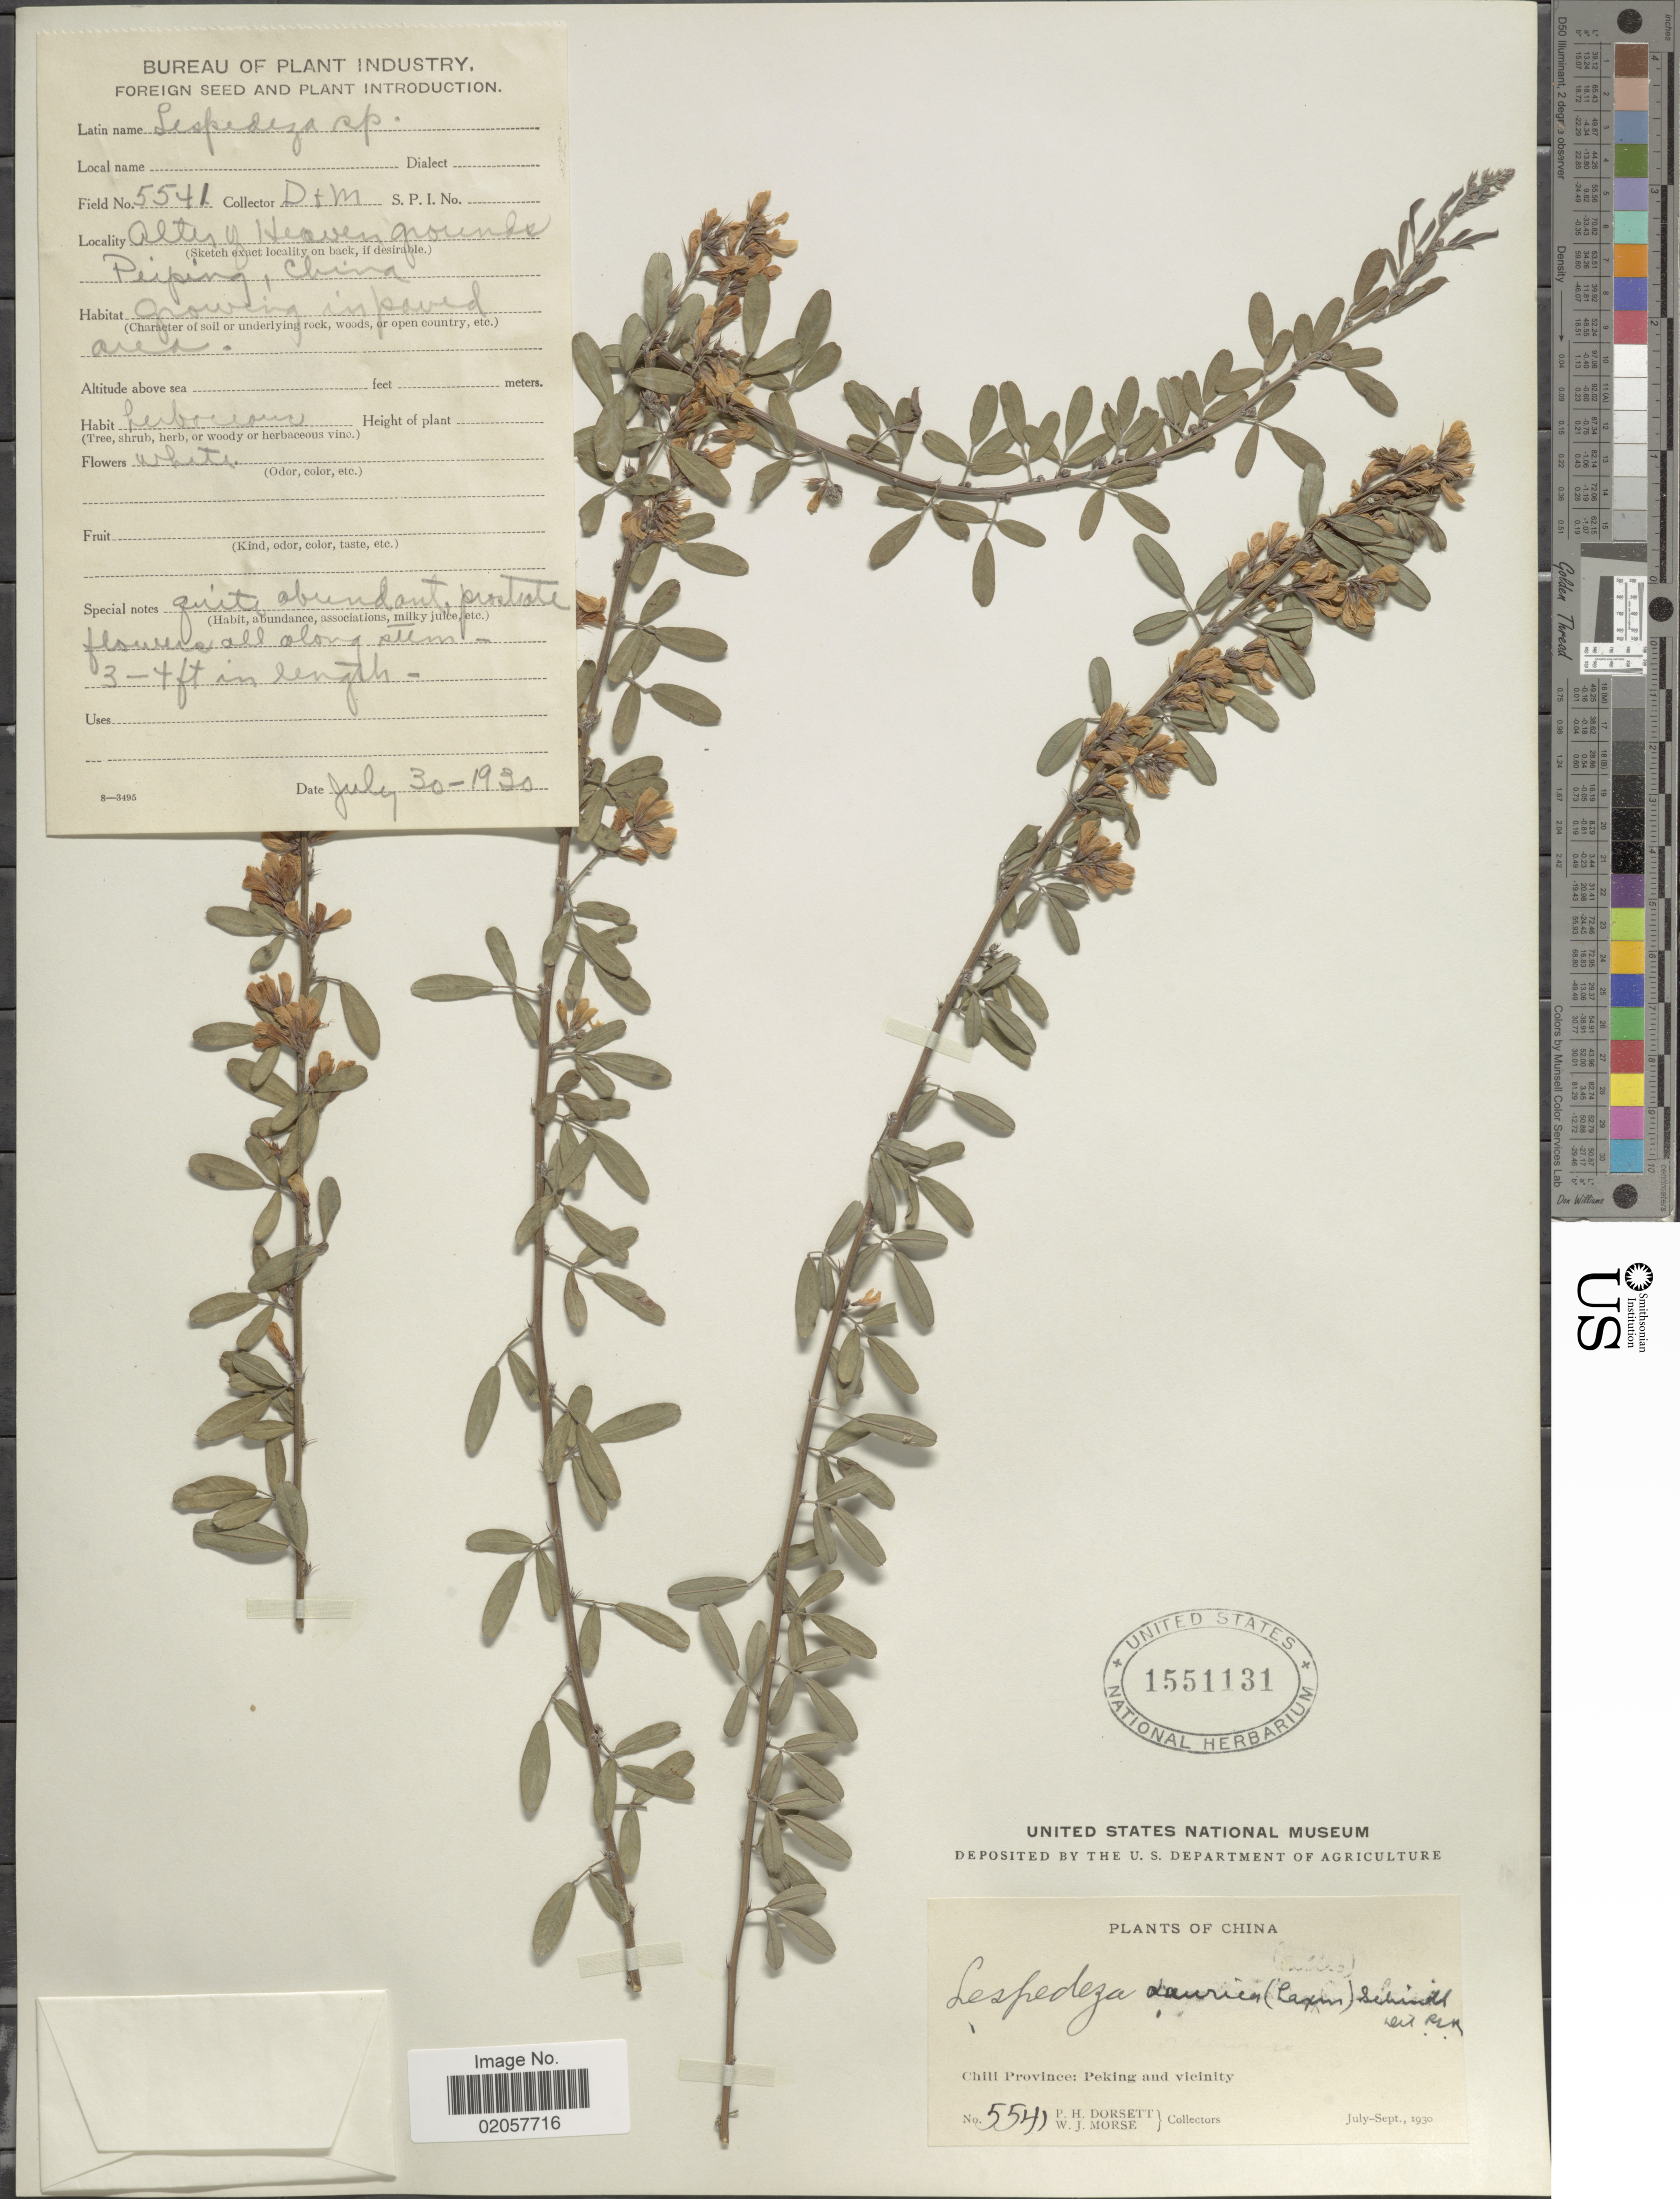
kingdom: Plantae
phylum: Tracheophyta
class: Magnoliopsida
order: Fabales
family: Fabaceae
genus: Lespedeza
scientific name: Lespedeza davurica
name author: (Laxm.) Schindl.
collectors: P. H. Dorsett & W. J. Morse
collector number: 5541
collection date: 1930-07/1930-09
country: China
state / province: Beijing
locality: Chili Province: Peking and vicinity, Altes of Heaven grounds, Peiping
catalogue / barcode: US 1551131